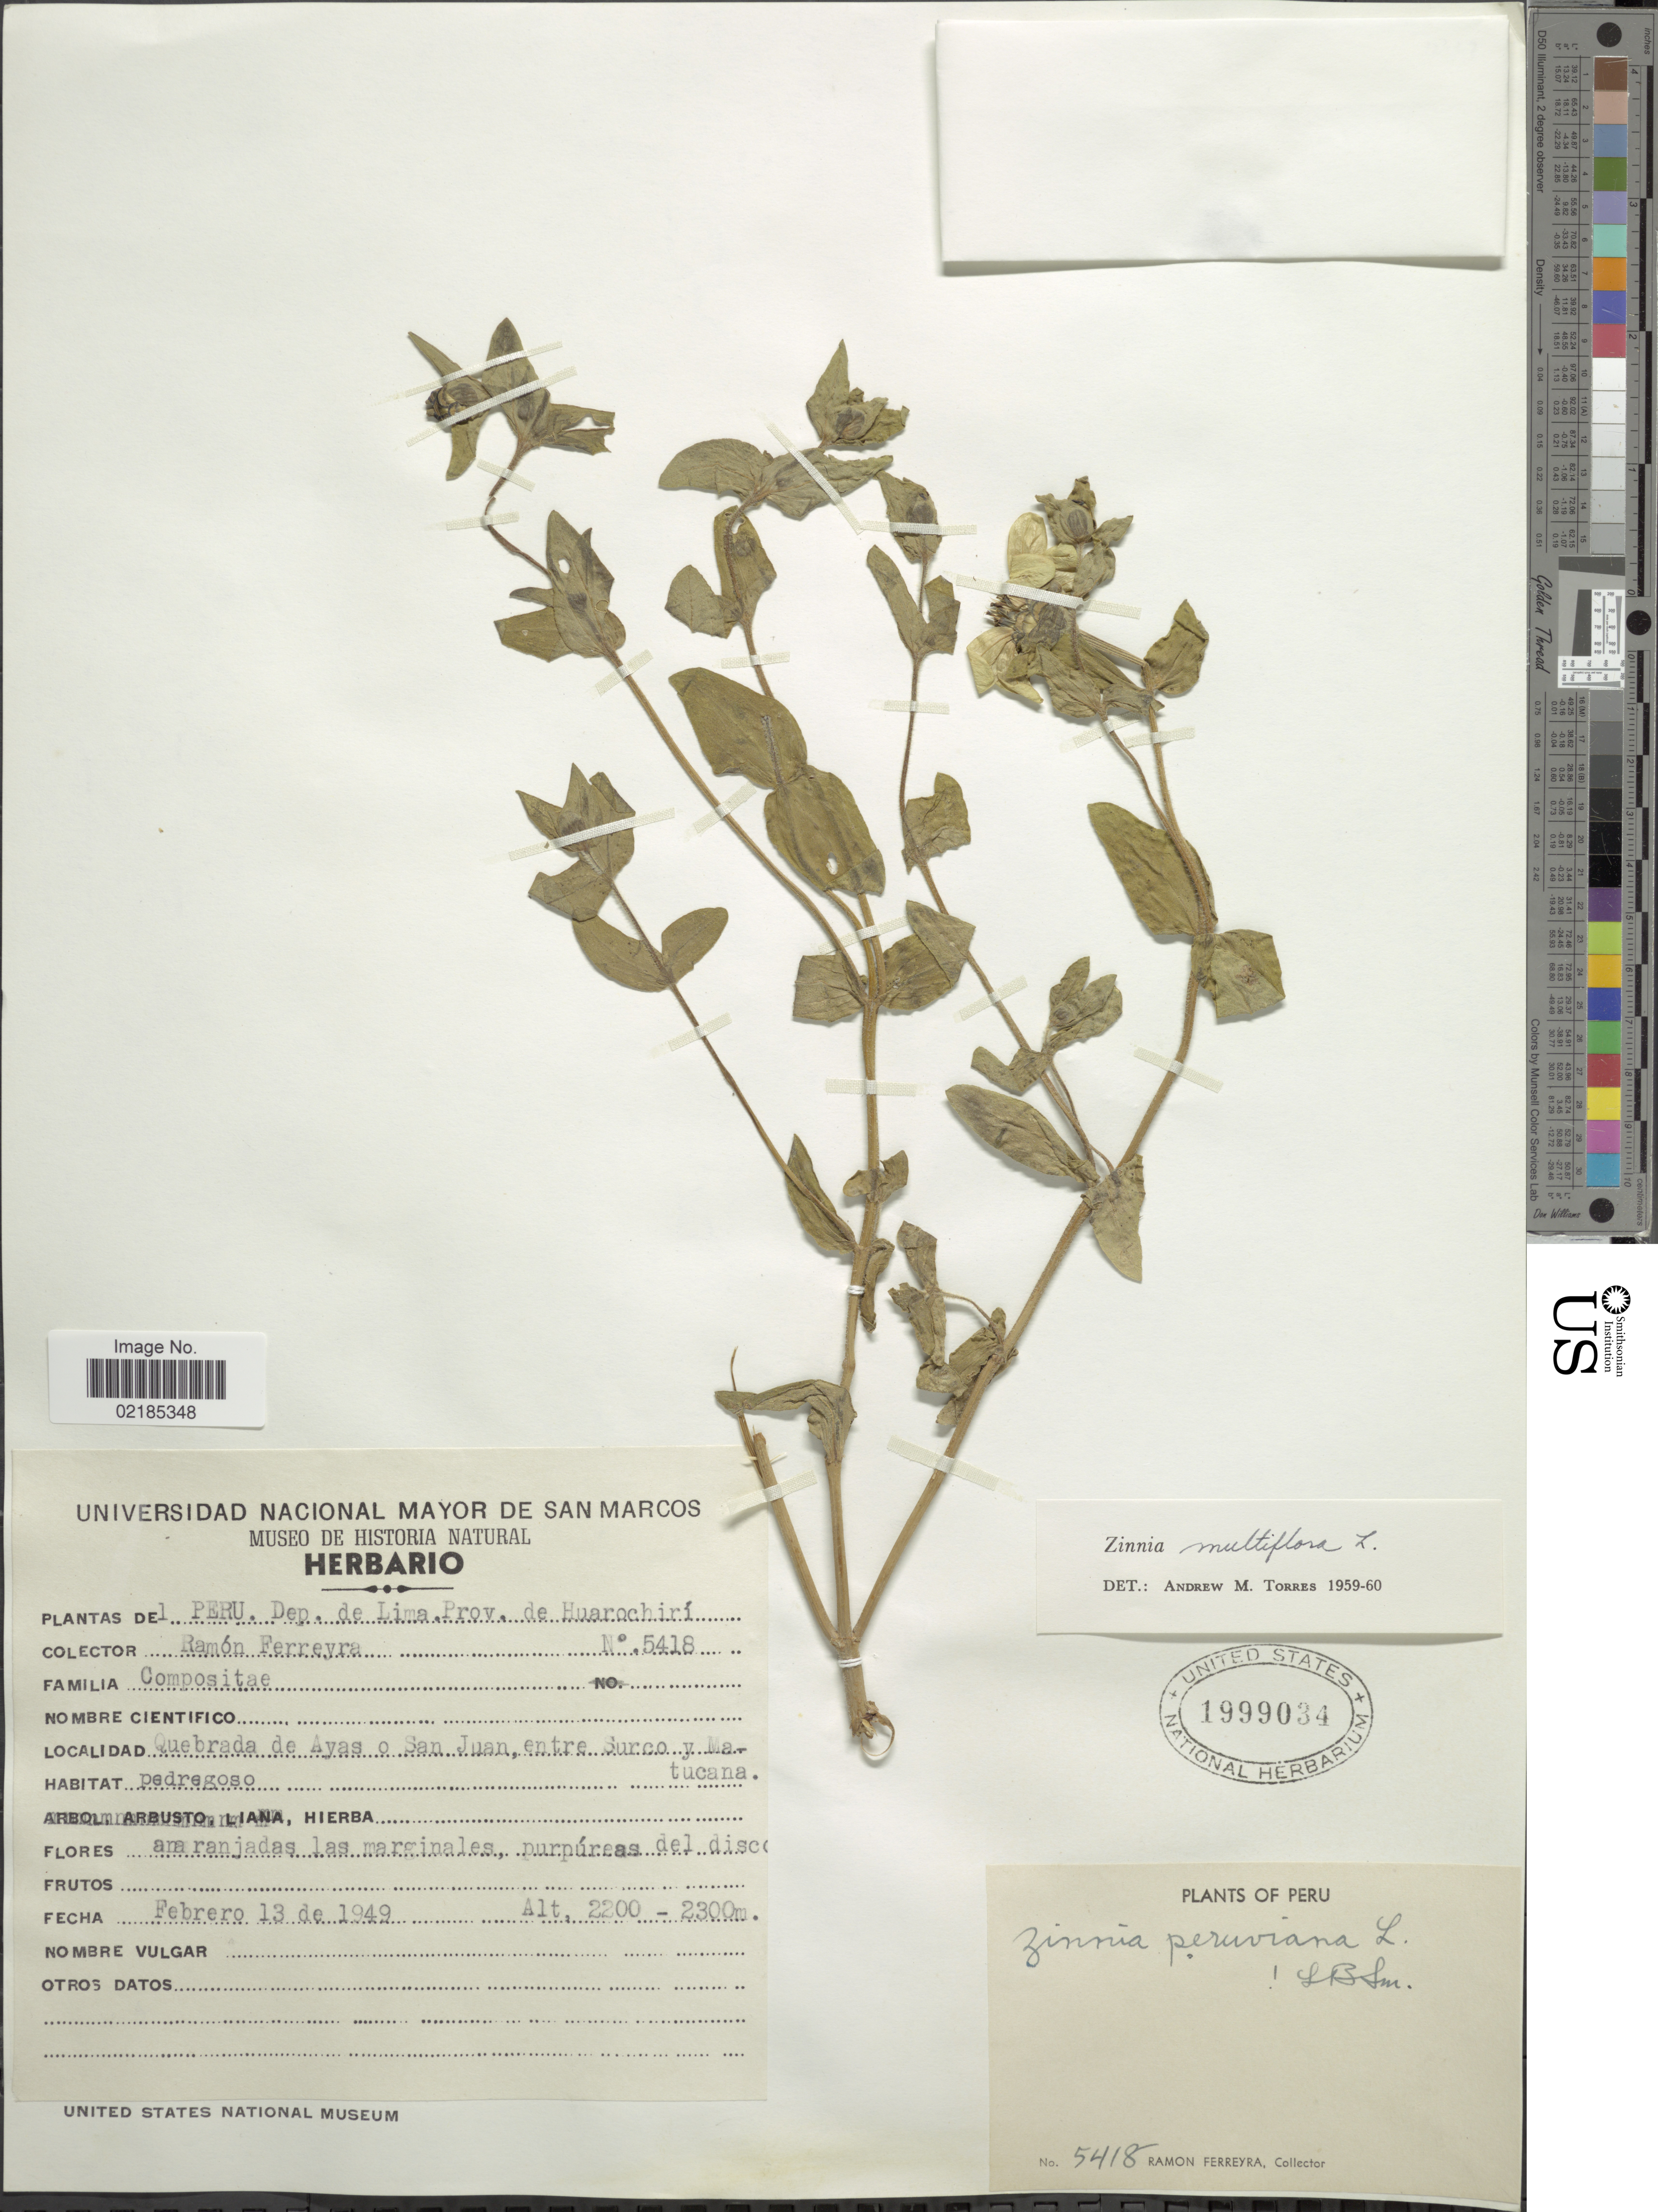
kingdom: Plantae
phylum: Tracheophyta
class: Magnoliopsida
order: Asterales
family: Asteraceae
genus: Zinnia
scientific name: Zinnia multiflora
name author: L.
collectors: R. A. Ferreyra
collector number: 5418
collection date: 1949-02-13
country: Peru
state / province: Lima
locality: Prov. de Huarochiri. Quebrada de Ayas o San Juan entre Surco y Matucana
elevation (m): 2200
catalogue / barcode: US 1999034